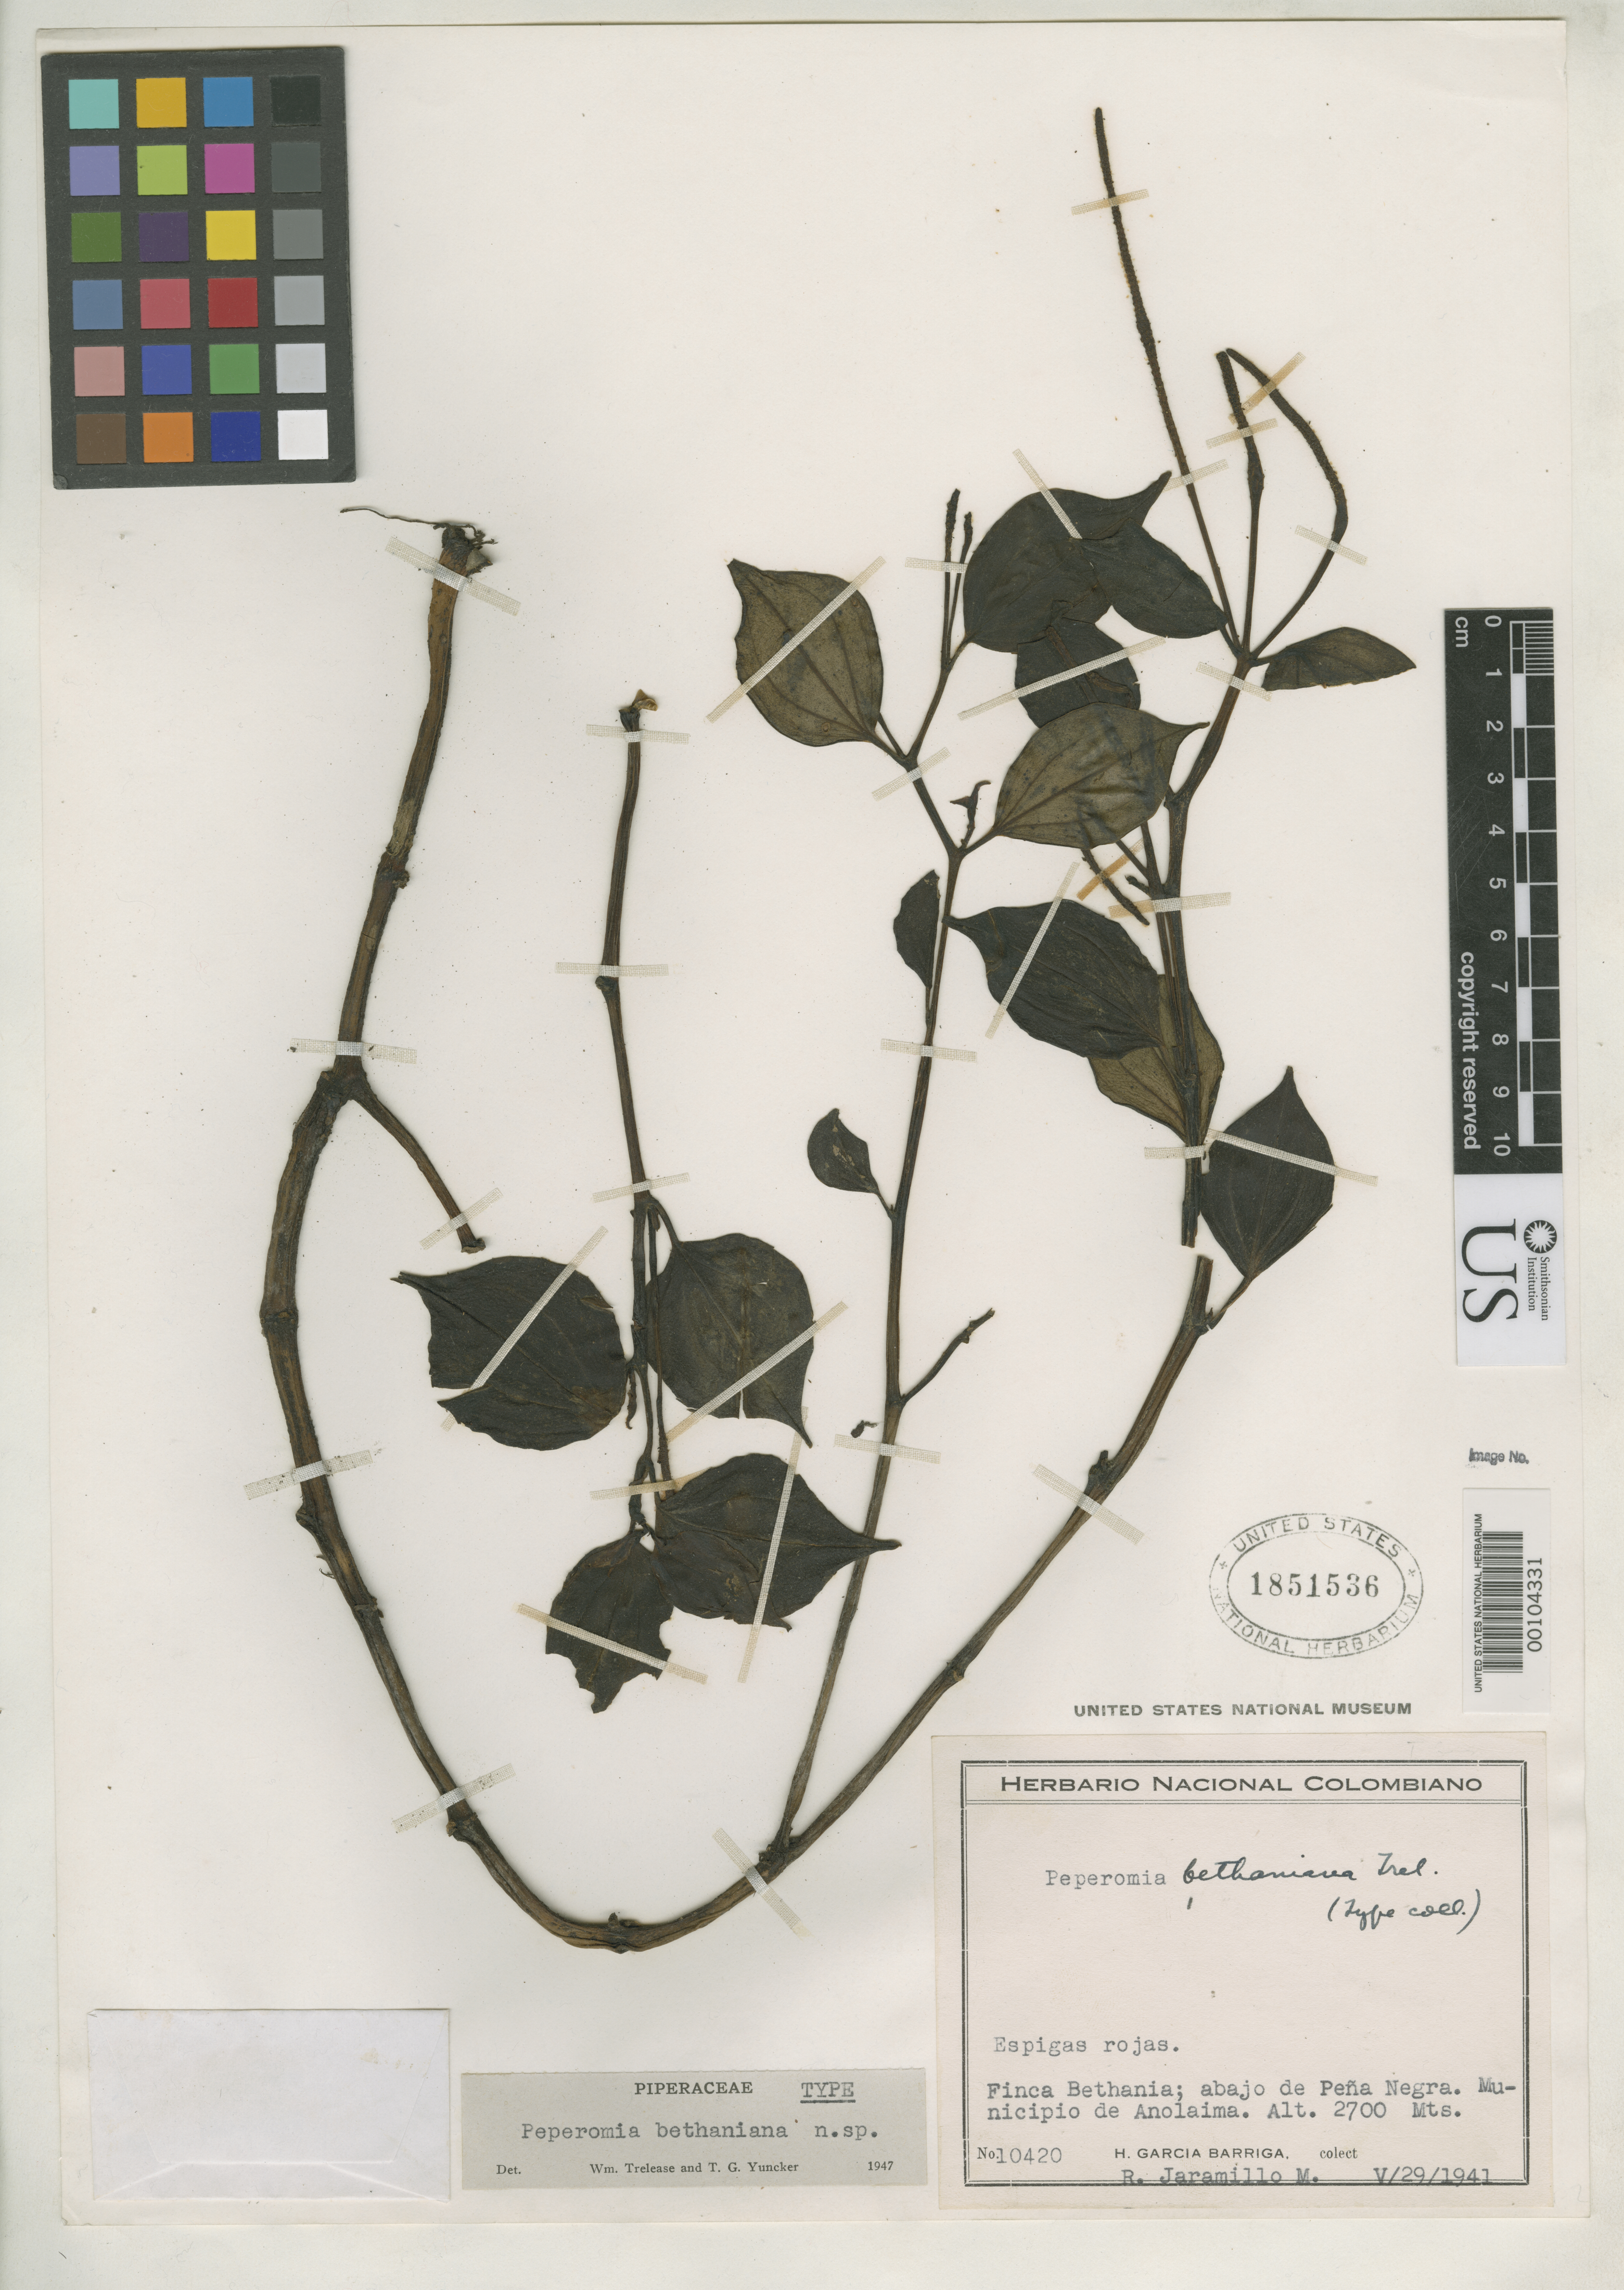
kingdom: Plantae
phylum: Tracheophyta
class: Magnoliopsida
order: Piperales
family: Piperaceae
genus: Peperomia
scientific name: Peperomia bethamiana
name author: Trel. & Yunck.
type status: Holotype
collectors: H. García Barriga & R. Jaramillo M.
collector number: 10420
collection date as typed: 29 May 1941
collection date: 1941-05-29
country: Colombia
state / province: Cundinamarca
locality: Finca Bethania, below Pena Negra, Municipio de Anolaima.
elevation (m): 2700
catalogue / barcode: US 1851536